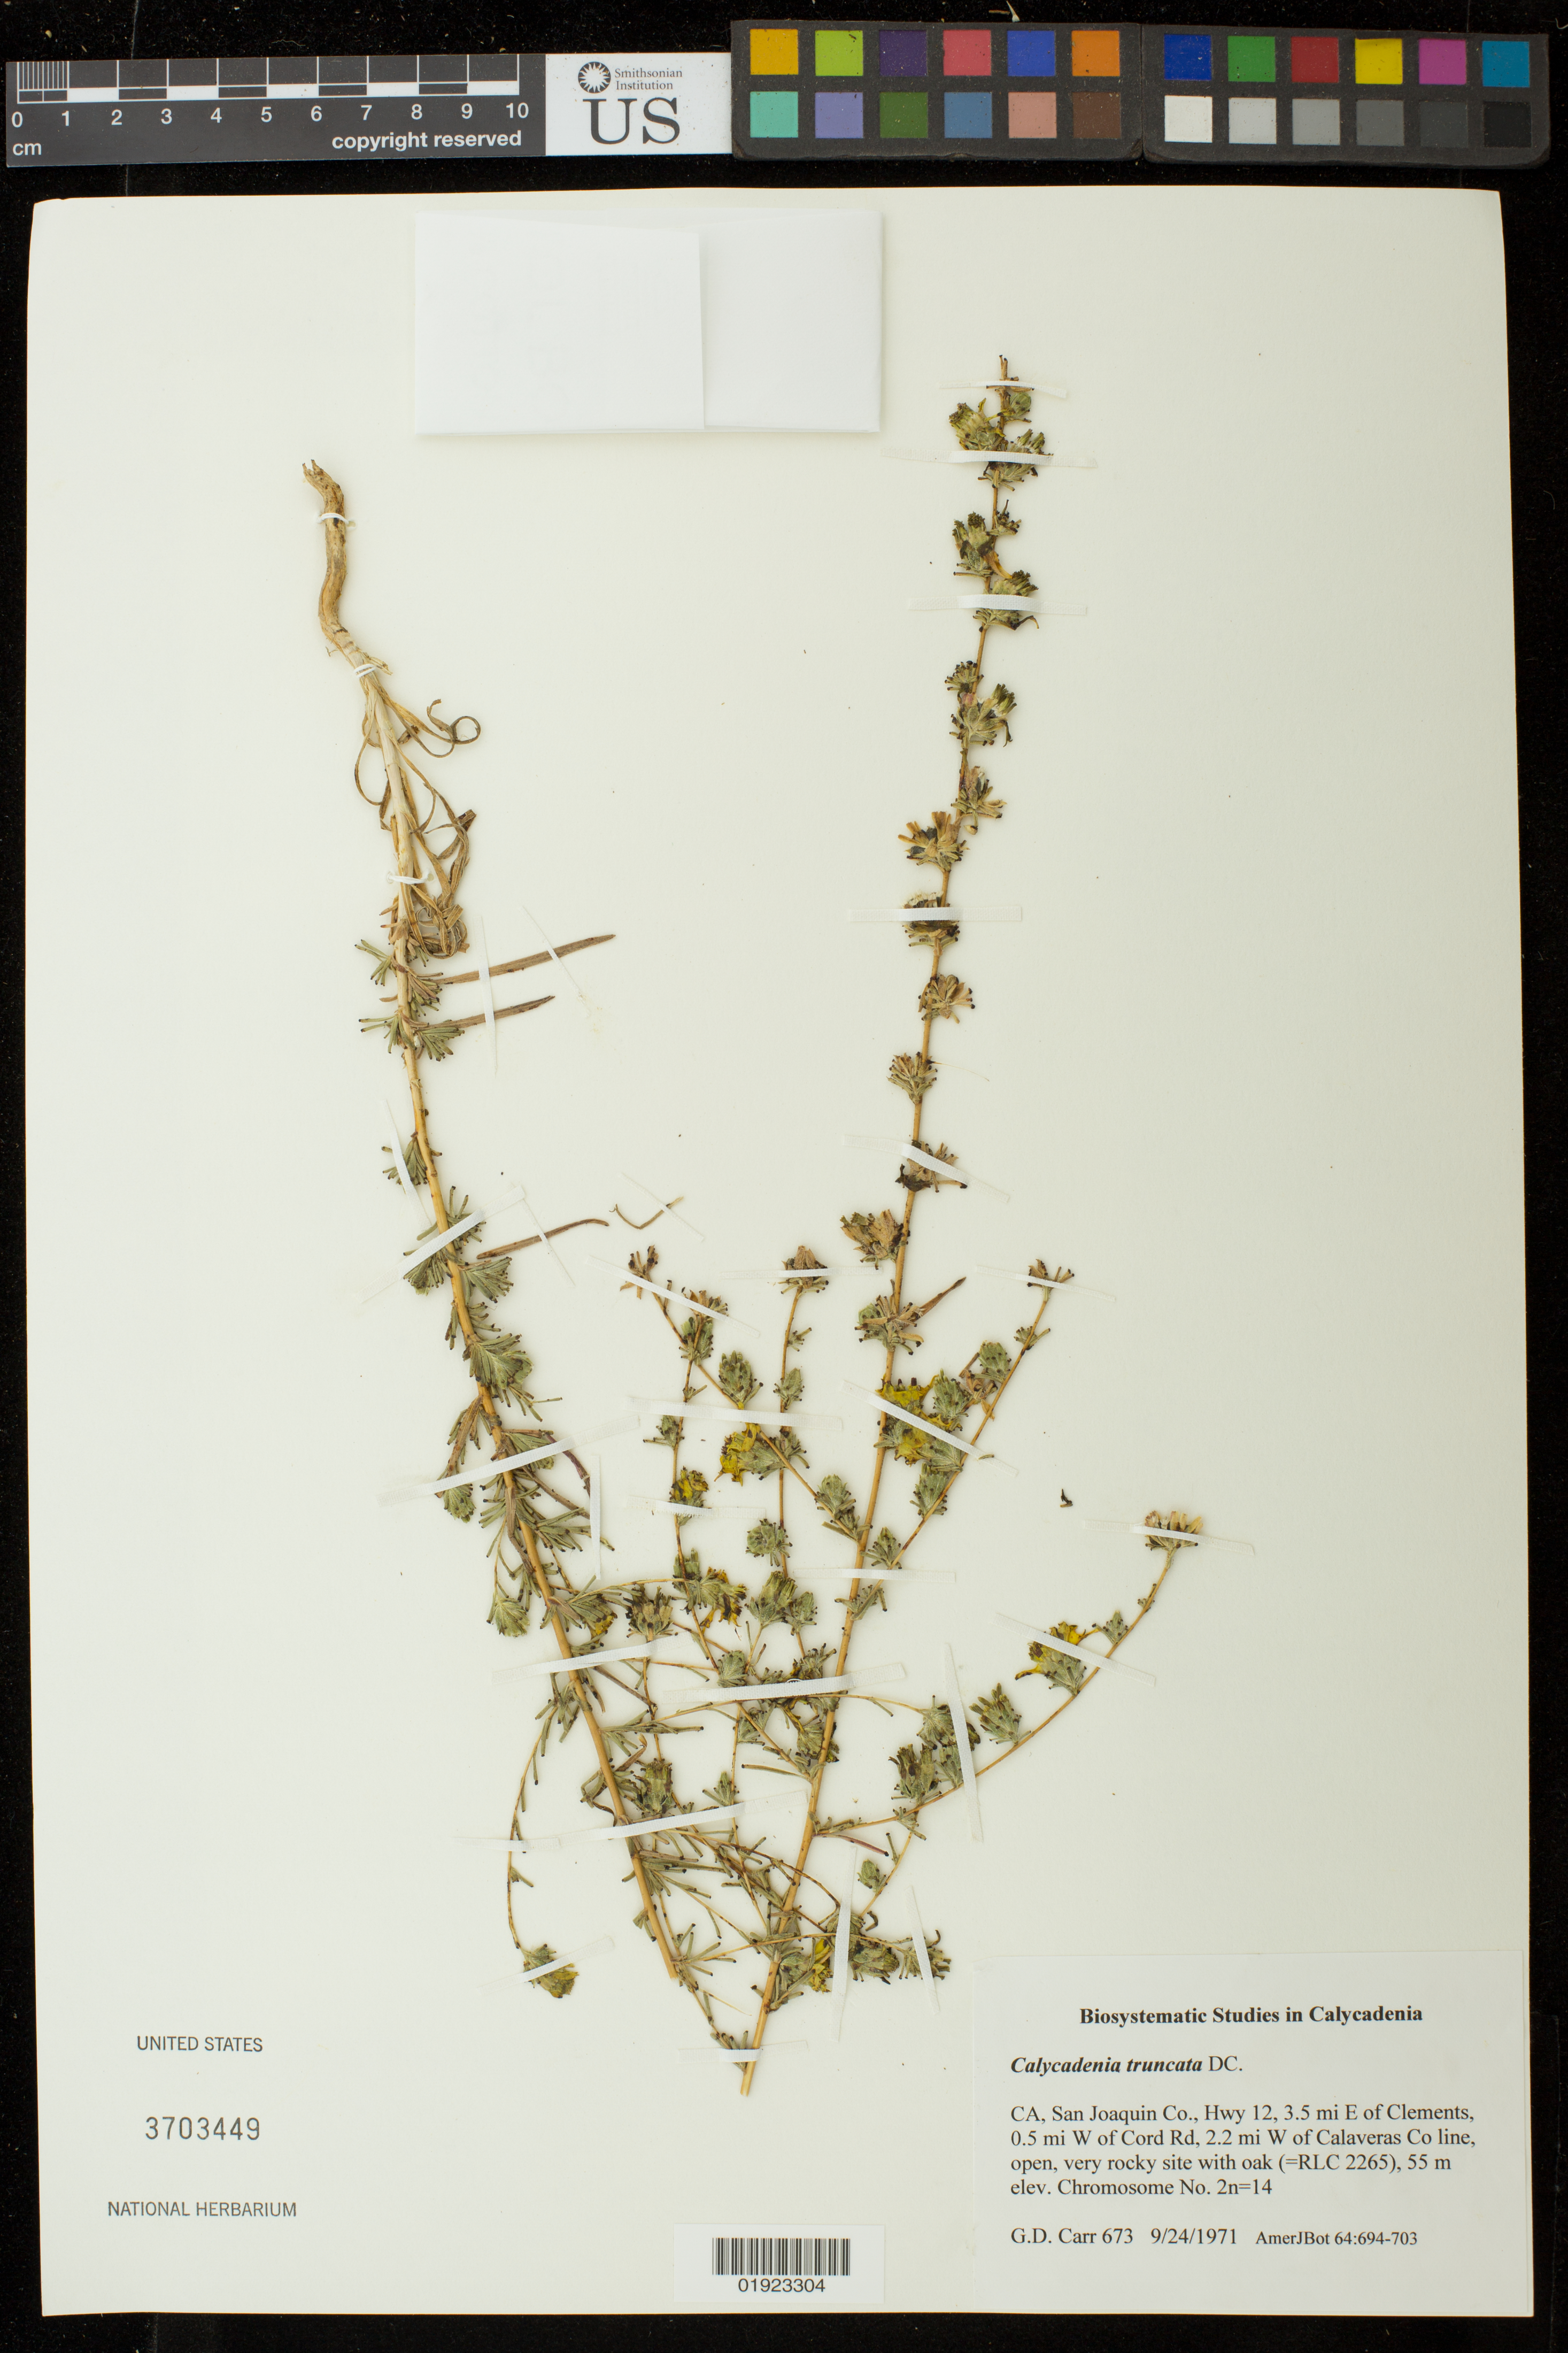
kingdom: Plantae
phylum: Tracheophyta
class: Magnoliopsida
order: Asterales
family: Asteraceae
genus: Calycadenia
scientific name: Calycadenia truncata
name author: DC.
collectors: G. D. Carr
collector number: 673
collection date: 1971-09-24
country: United States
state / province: California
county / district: San Joaquin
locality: Hwy 12, 3.5 mi E of Clements, 0.5 mi W of Cord Rd, 2.2 mi W of Calaveras Co line.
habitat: Open, very rocky site with oak.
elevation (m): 55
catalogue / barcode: US 3703449